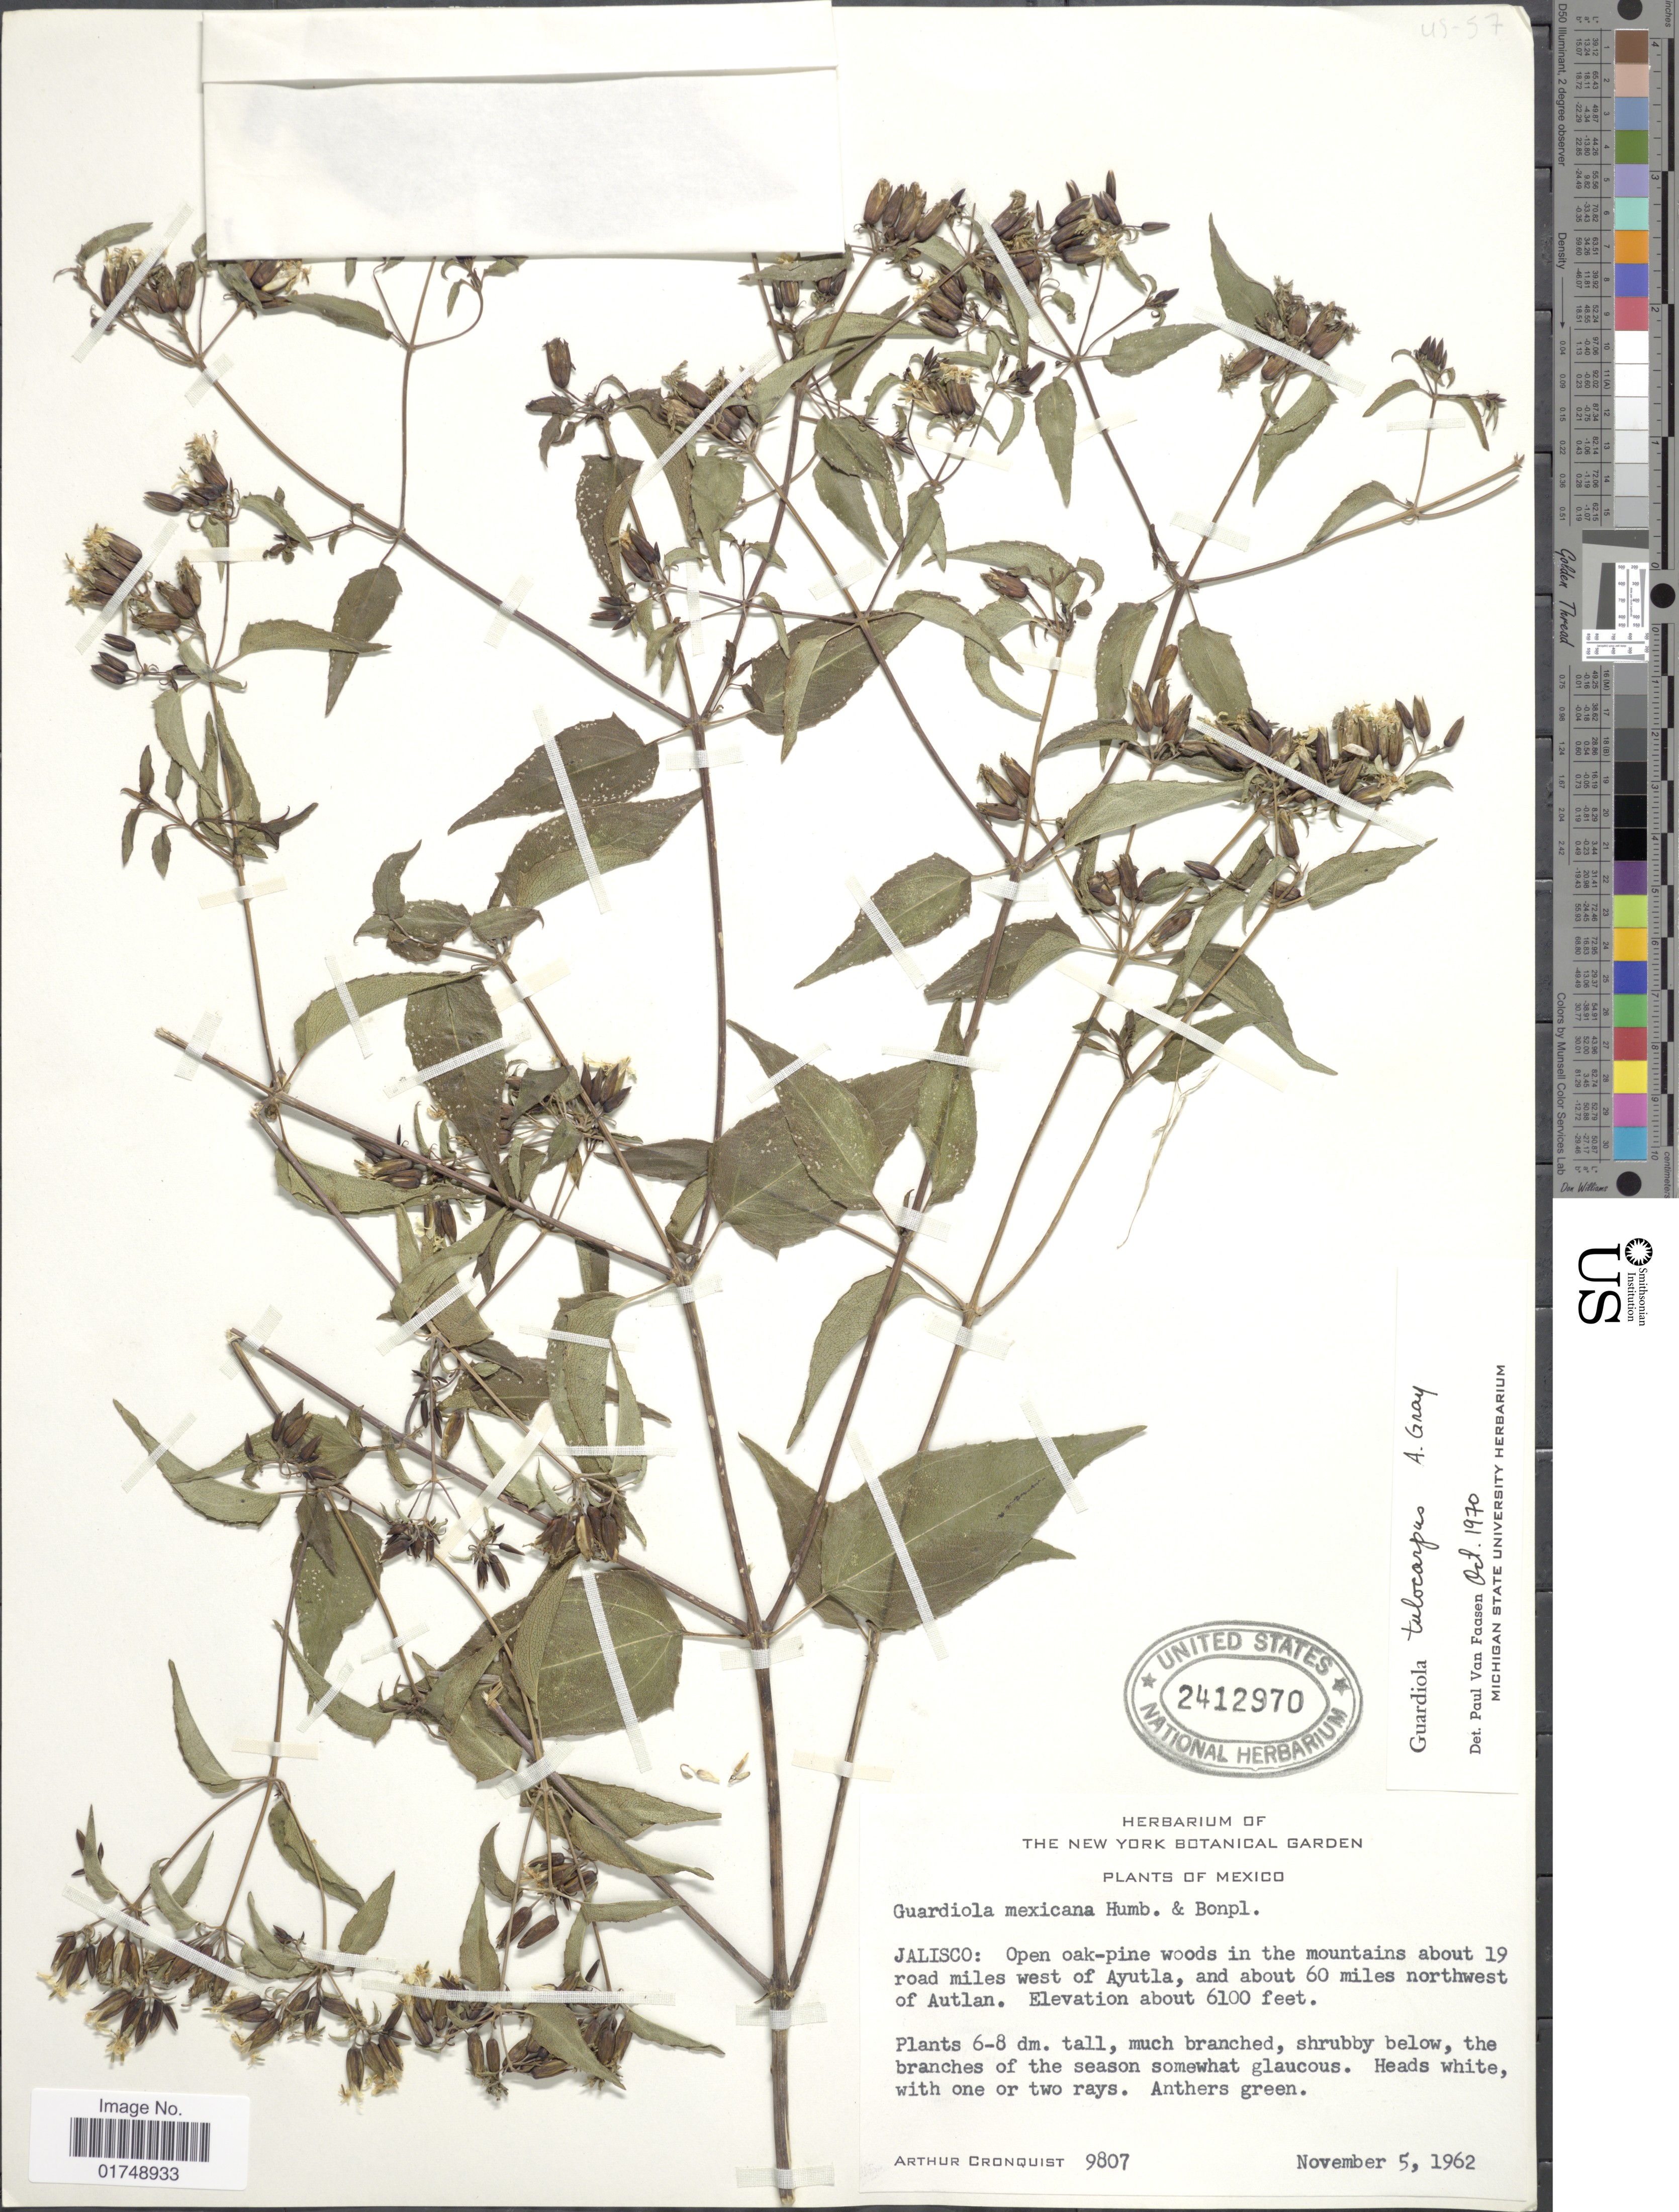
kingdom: Plantae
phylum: Tracheophyta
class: Magnoliopsida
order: Asterales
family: Asteraceae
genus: Guardiola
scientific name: Guardiola tulocarpus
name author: A. Gray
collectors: A. J. Cronquist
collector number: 9807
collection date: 1962-11-05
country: Mexico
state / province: Jalisco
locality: Mountains about 19 road miles west of Ayutla, and about 60 miles northwest of Autlan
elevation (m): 1859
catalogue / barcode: US 2412970